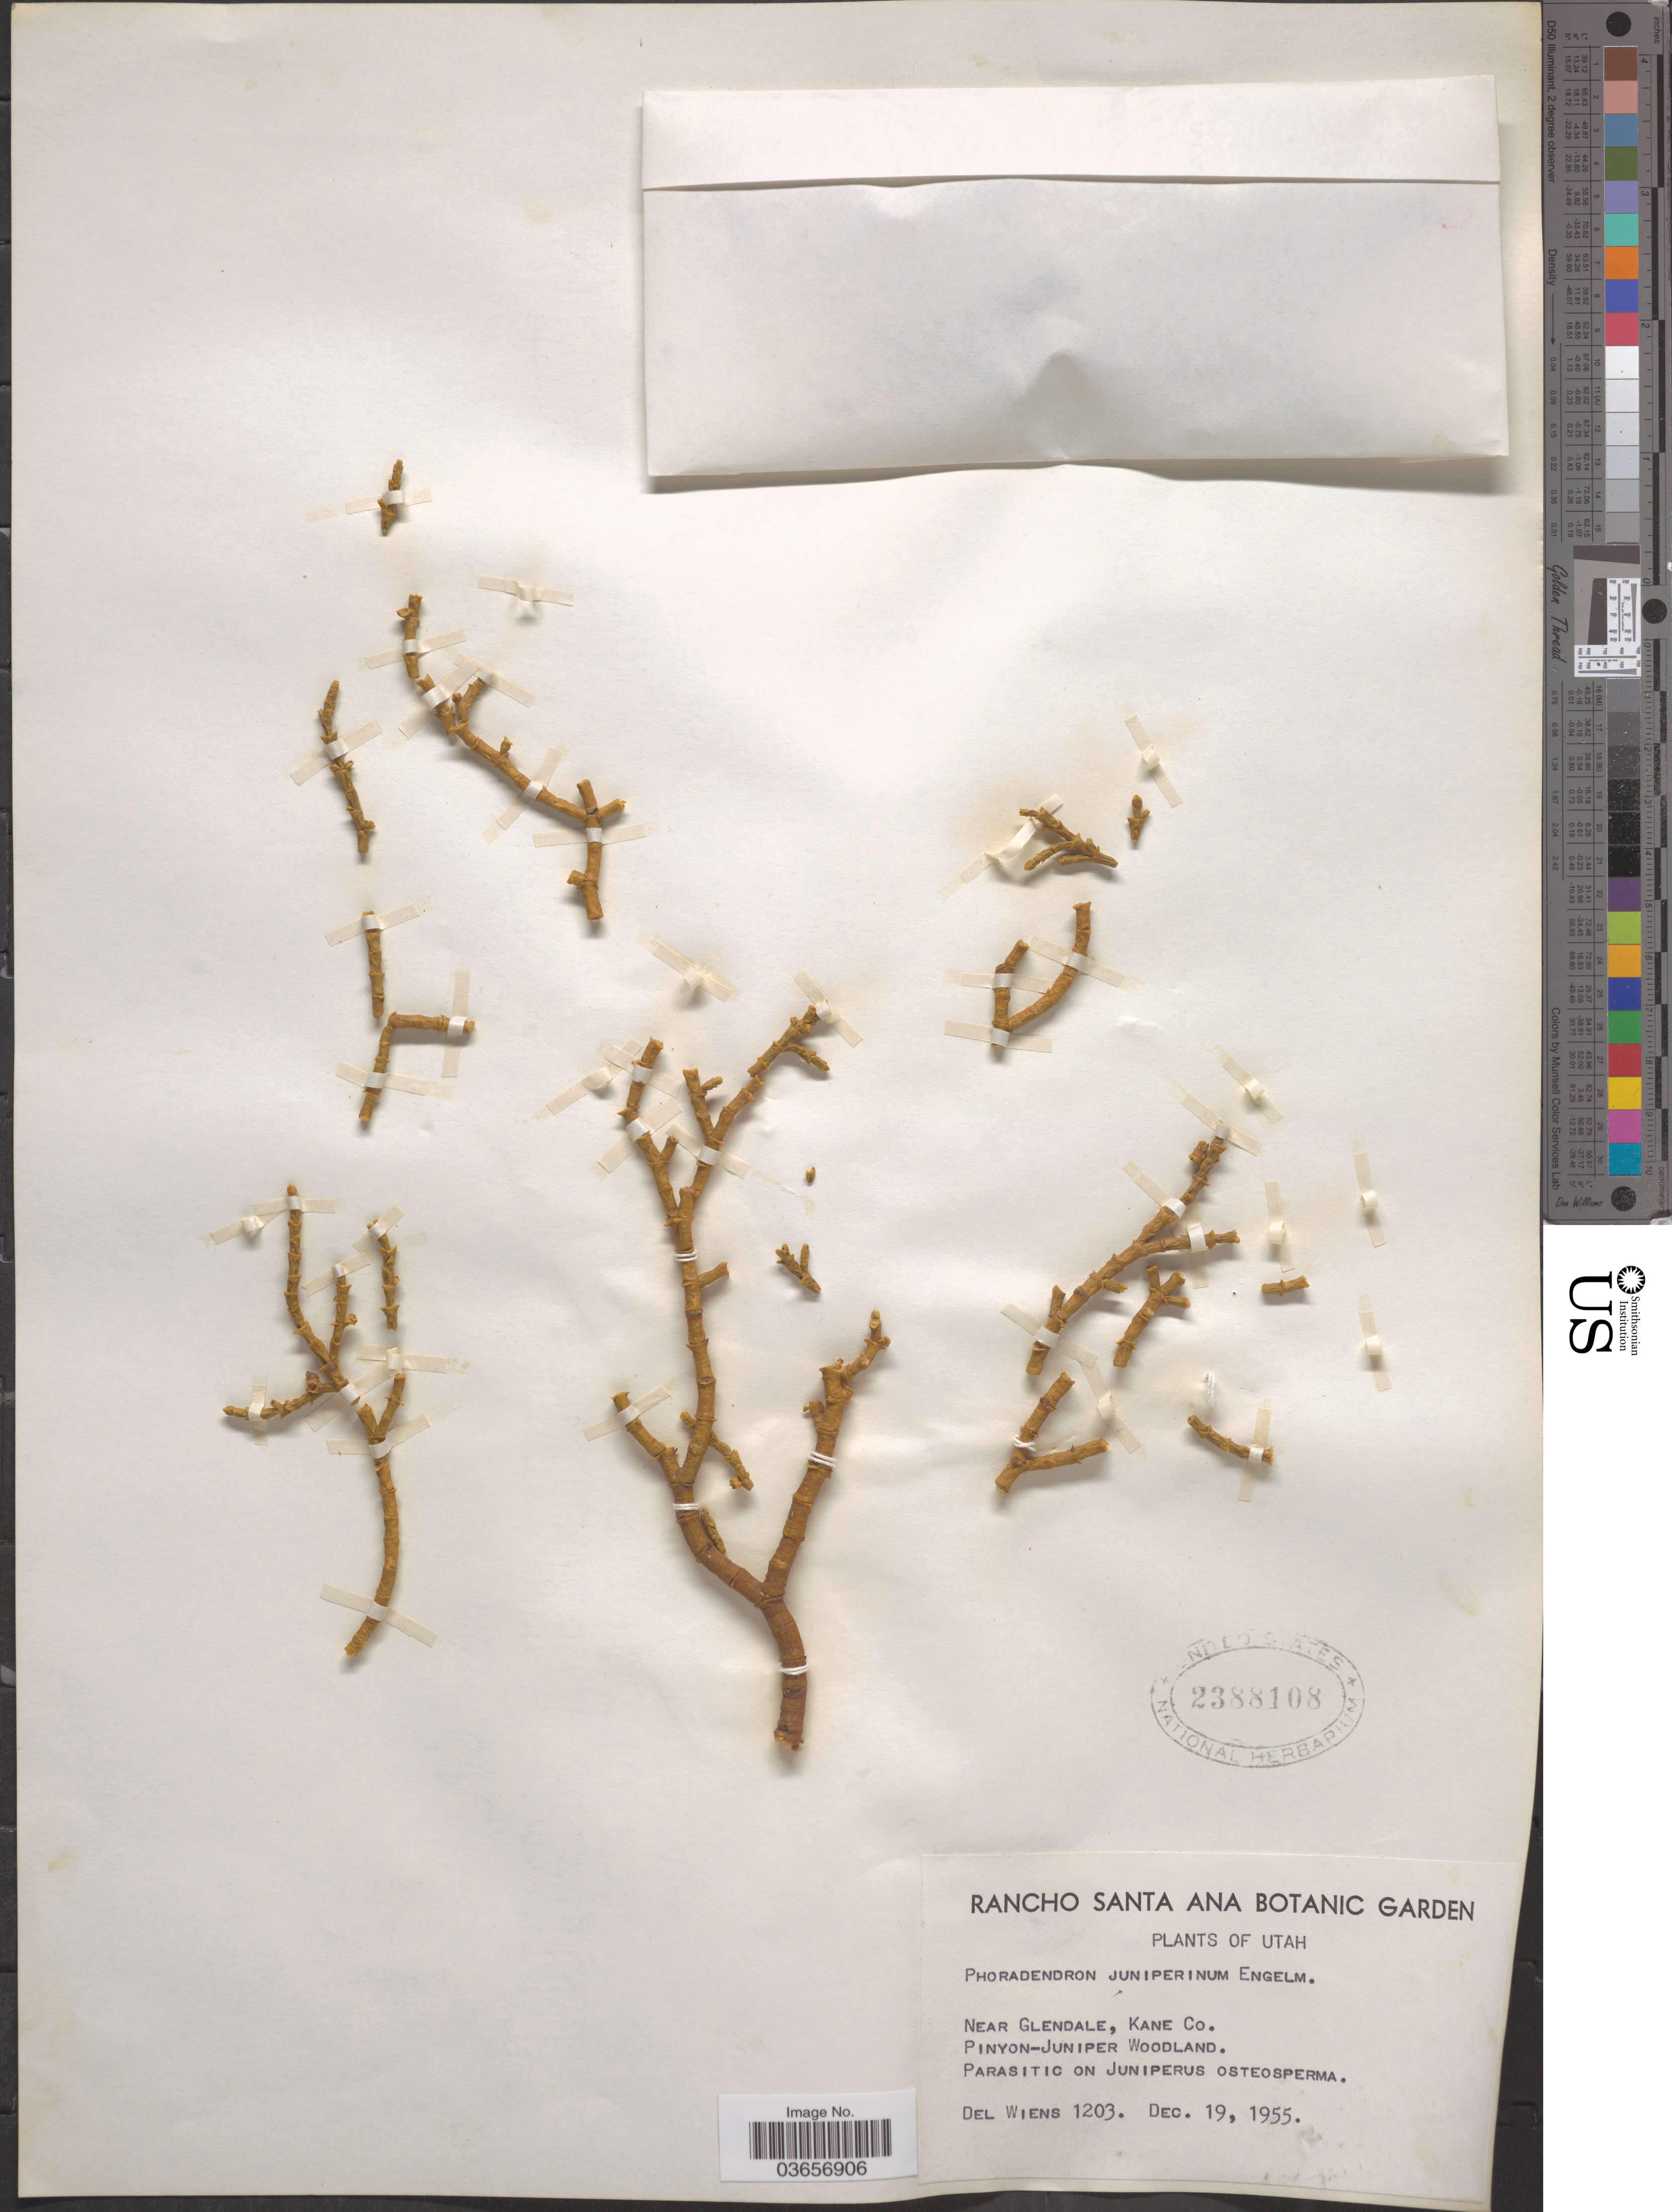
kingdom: Plantae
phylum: Tracheophyta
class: Magnoliopsida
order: Santalales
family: Viscaceae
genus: Phoradendron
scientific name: Phoradendron juniperinum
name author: Engelm. ex A. Gray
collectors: D. Wiens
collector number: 1203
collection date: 1955-12-19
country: United States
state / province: Utah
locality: Near Glendale, Kane Co.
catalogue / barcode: US 2388108